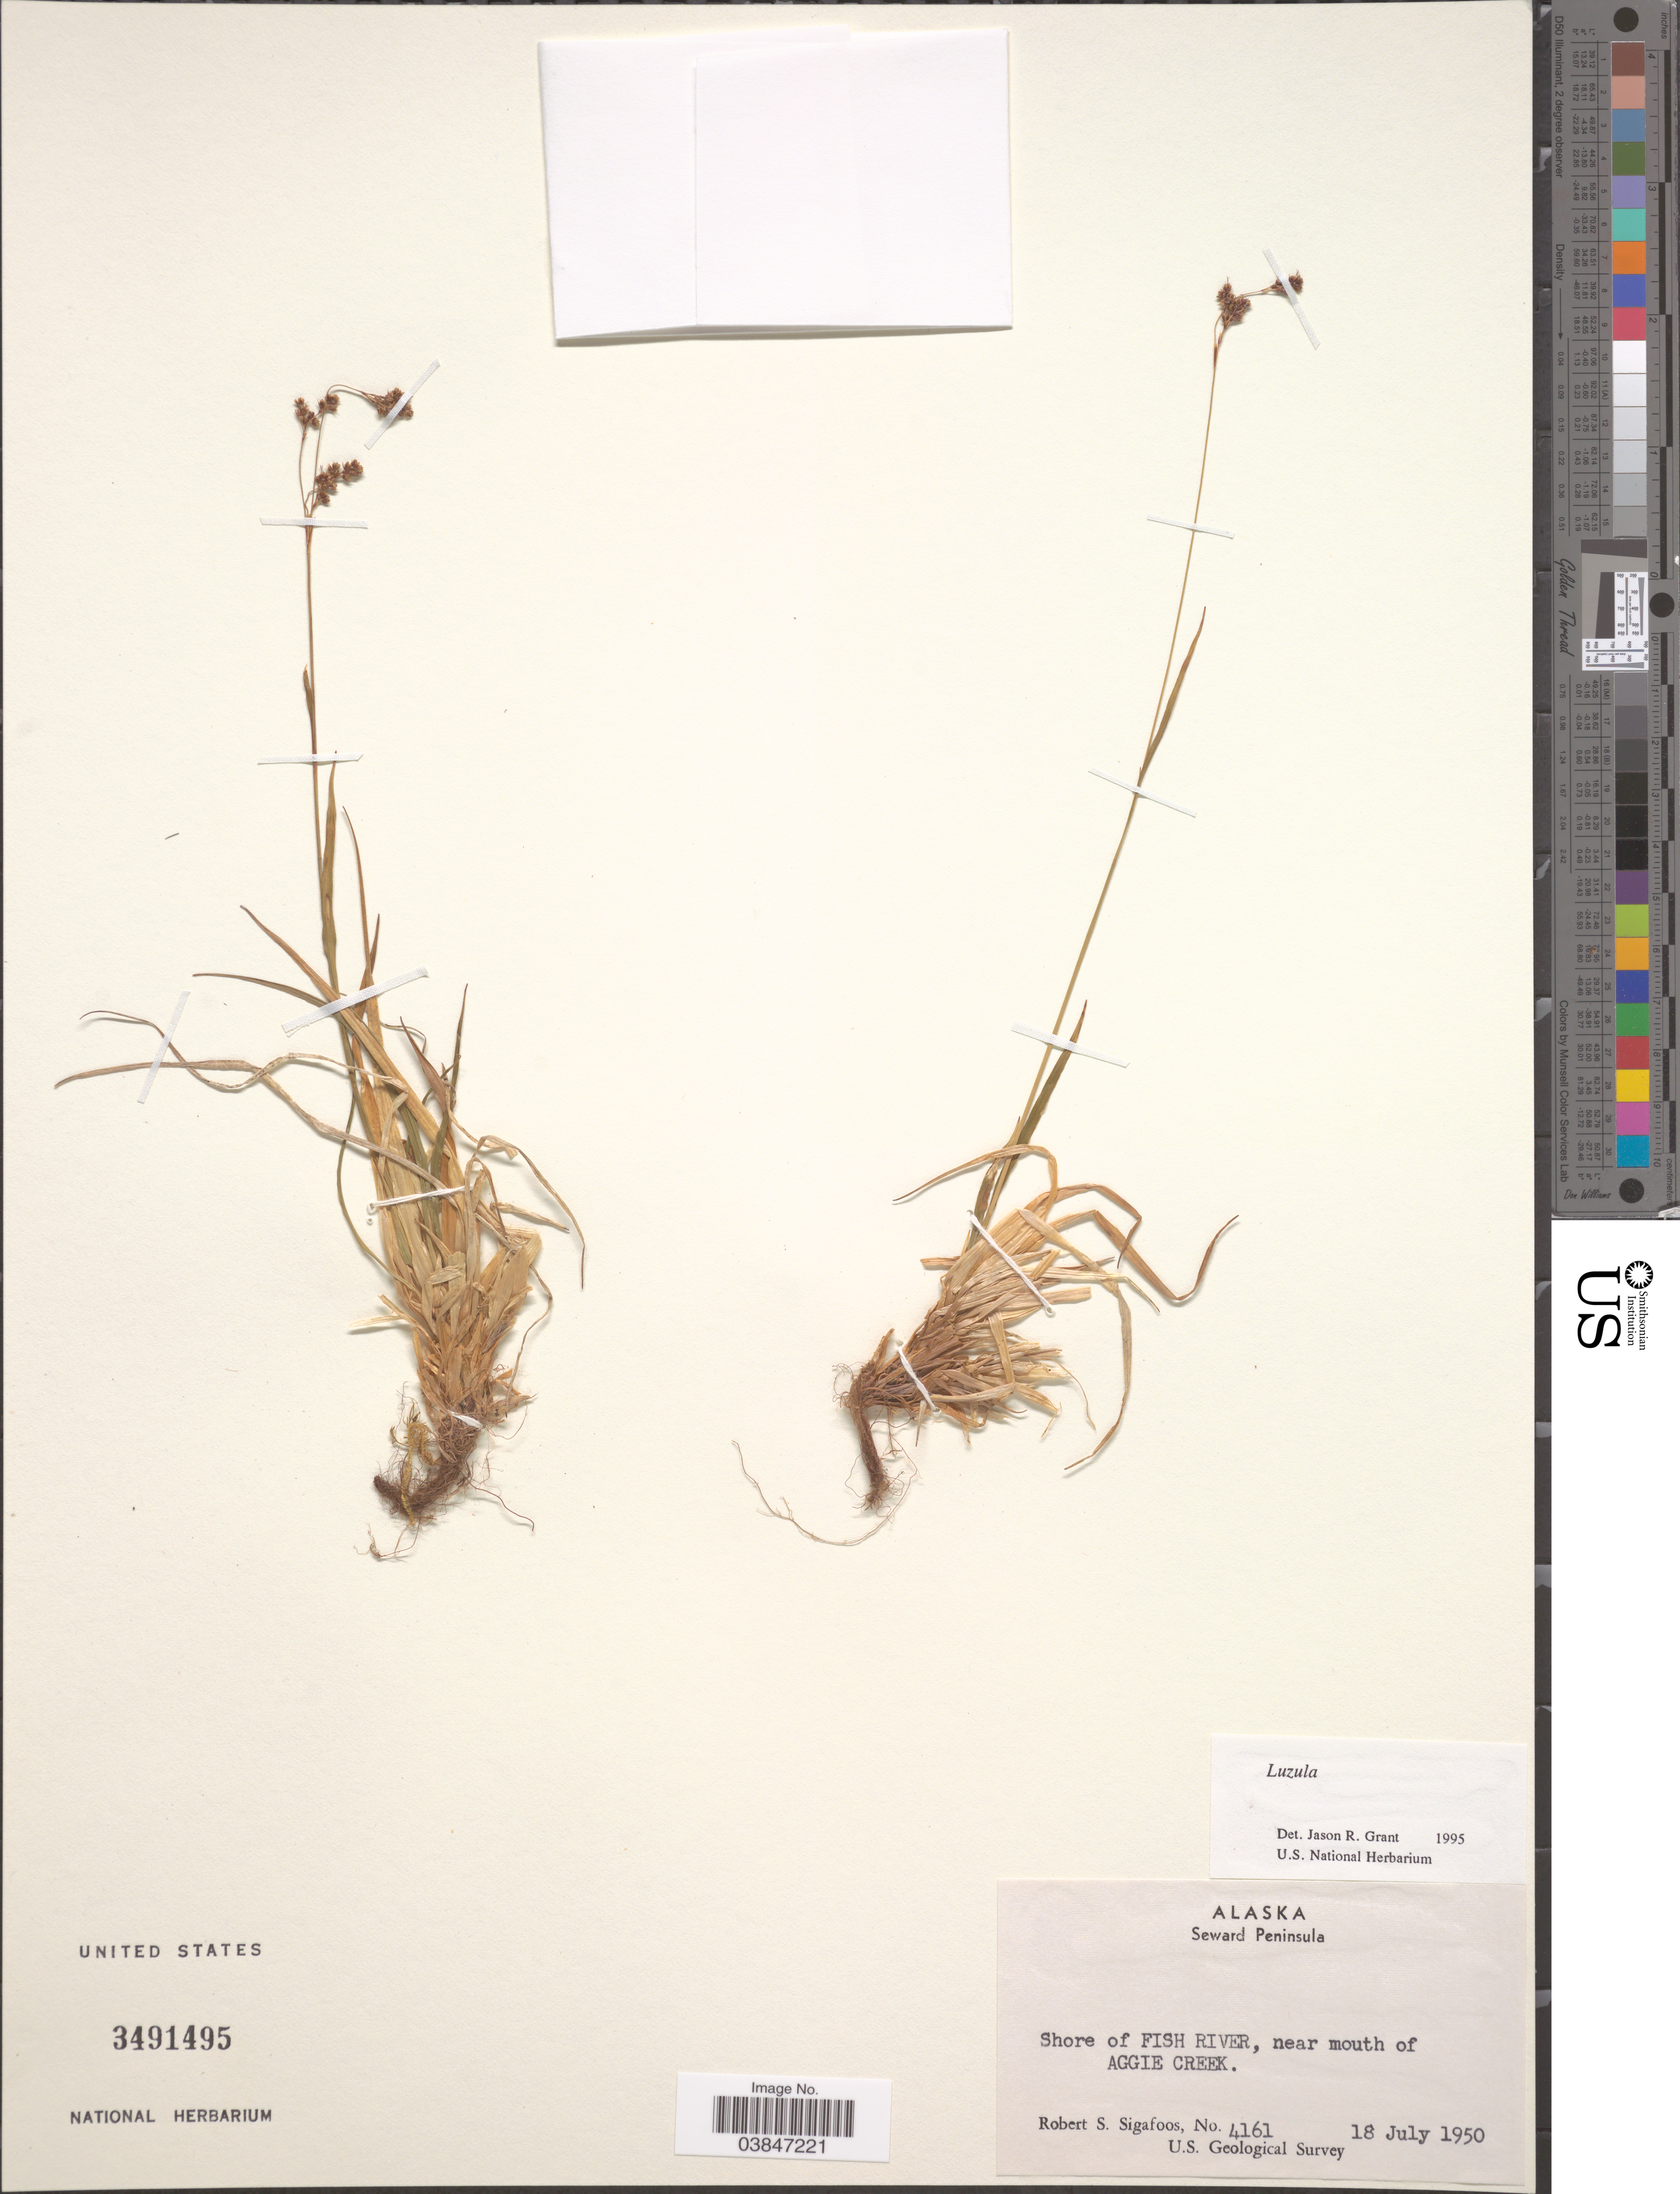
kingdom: Plantae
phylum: Tracheophyta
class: Liliopsida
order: Poales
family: Juncaceae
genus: Luzula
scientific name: Luzula sp.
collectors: R. Sigafoos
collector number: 4161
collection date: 1950-07-18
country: United States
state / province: Alaska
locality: Seward Peninsula. Shore of Fish River, near mouth of Aggie Creek.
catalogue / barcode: US 3491495